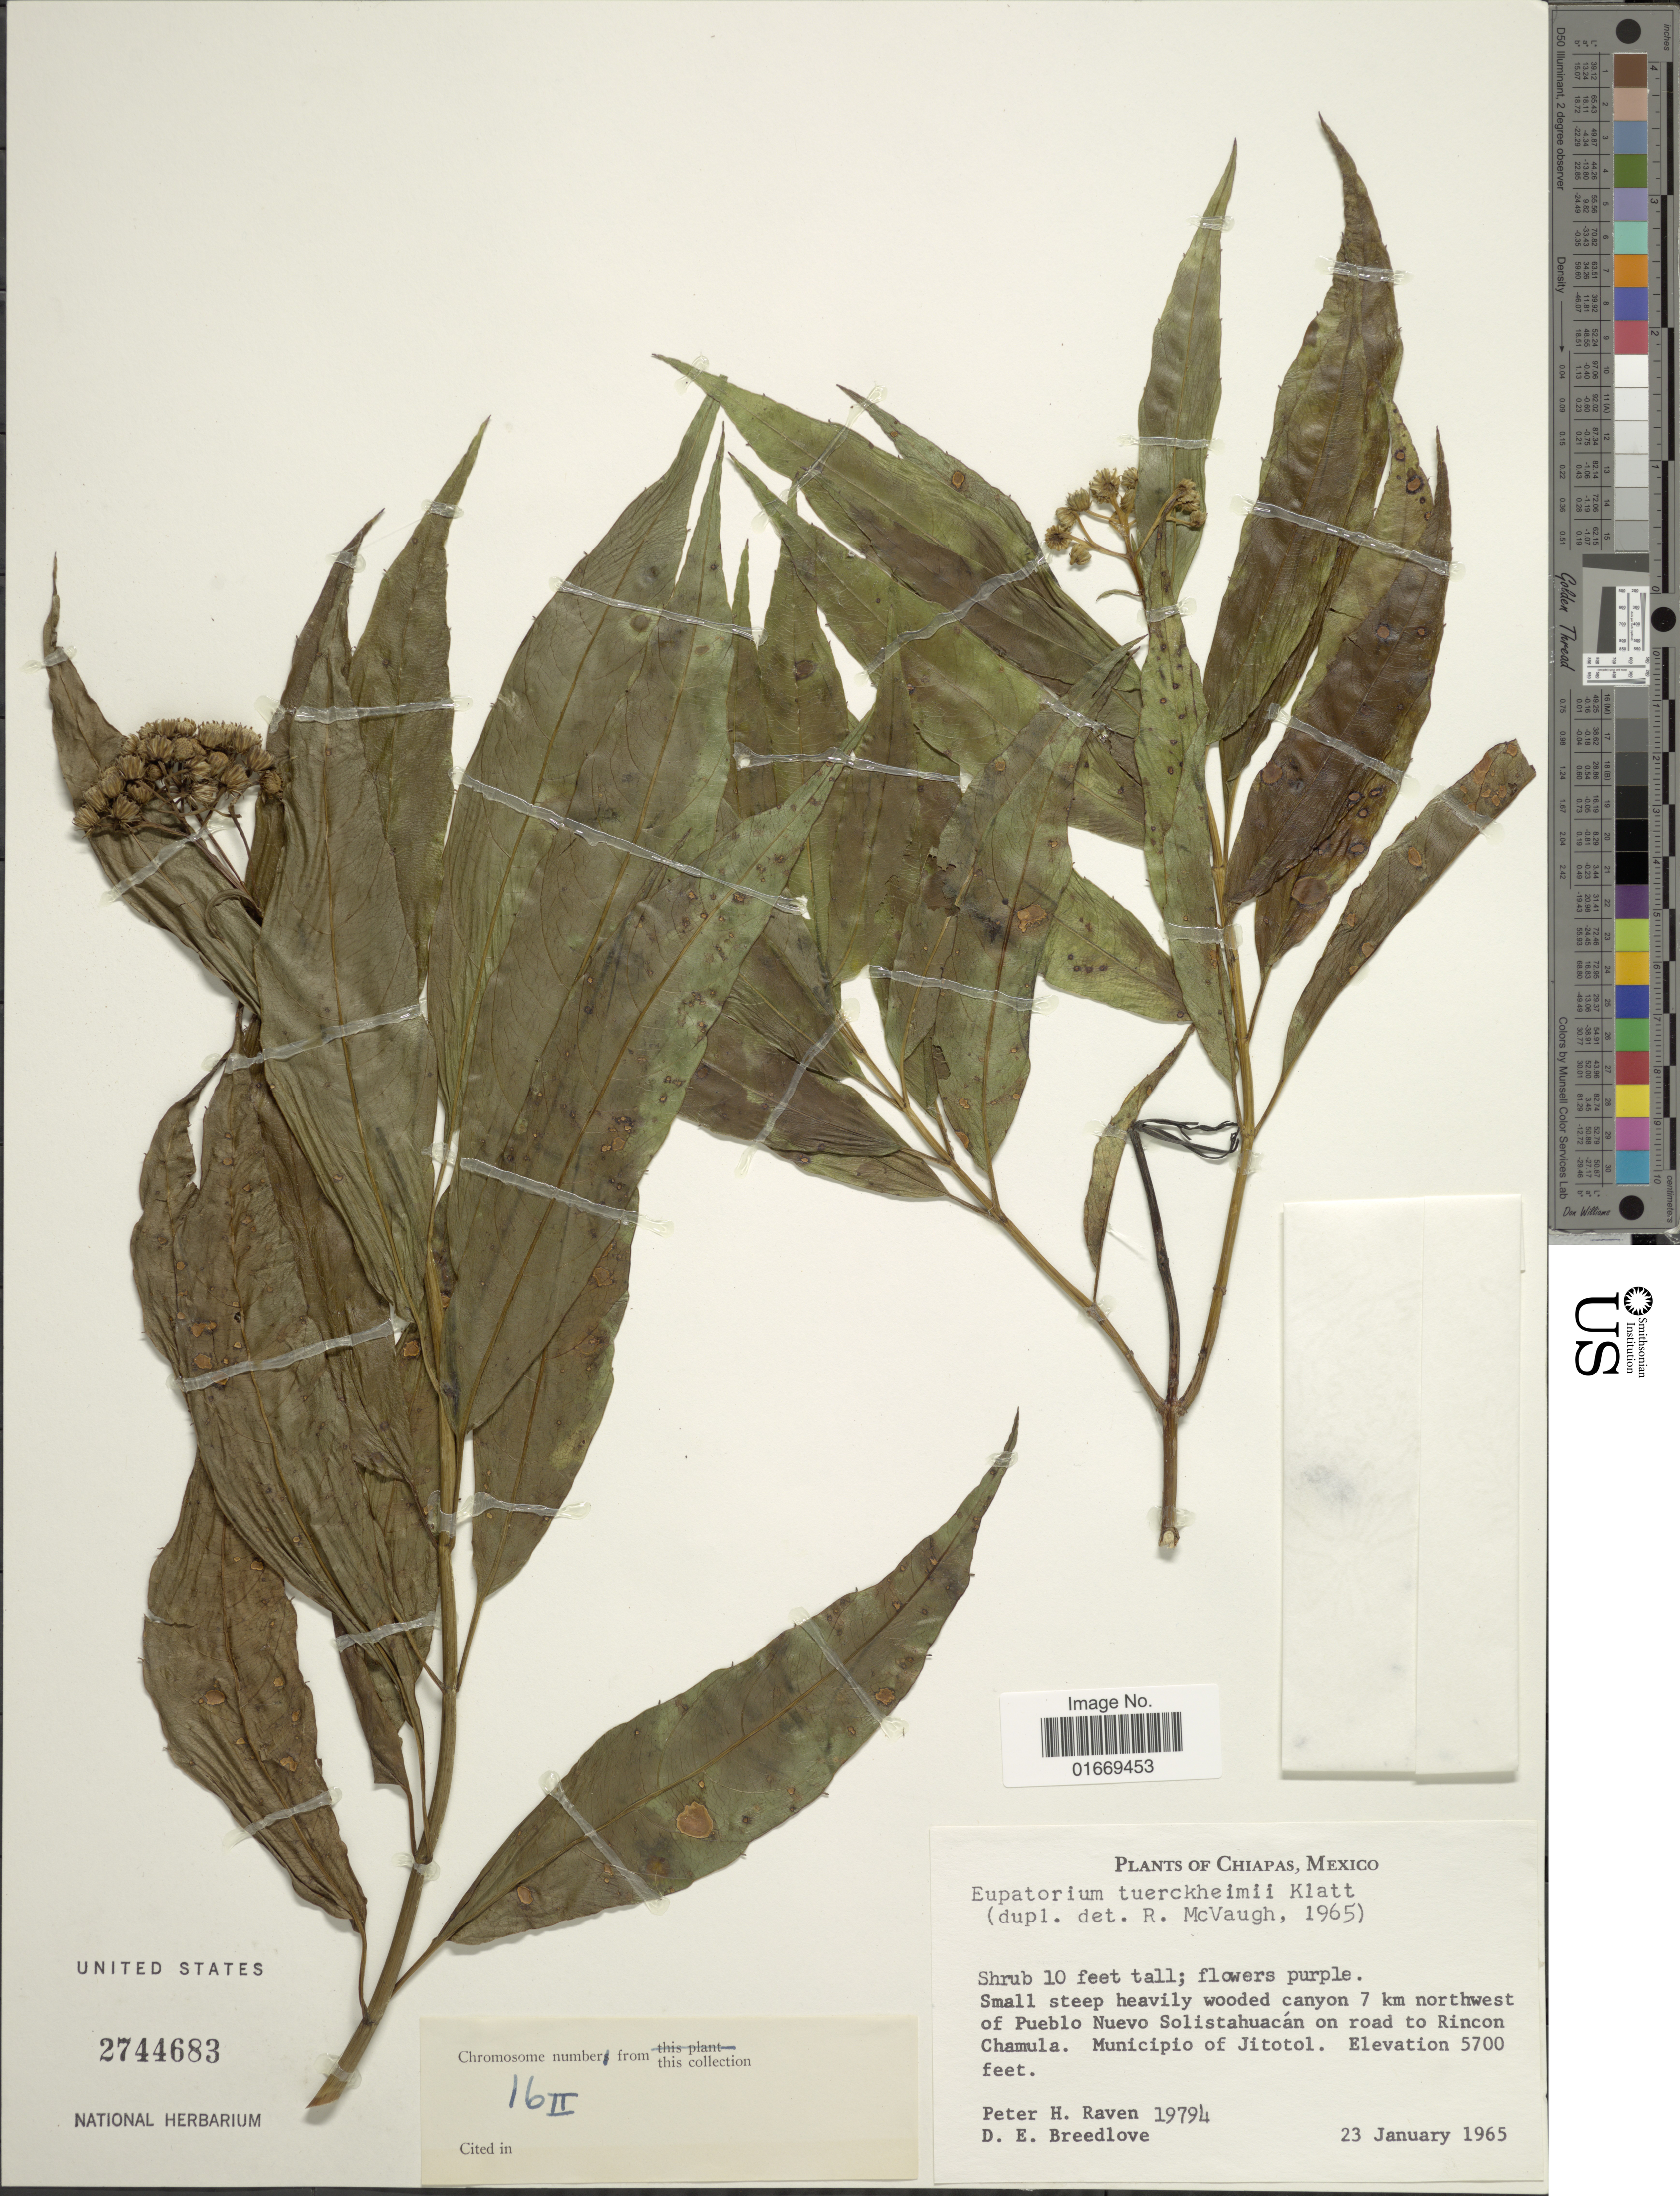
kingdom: Plantae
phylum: Tracheophyta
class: Magnoliopsida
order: Asterales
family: Asteraceae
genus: Bartlettina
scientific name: Bartlettina tuerckheimii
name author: (Klatt) R.M. King & H. Rob.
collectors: P. Raven & D. E. Breedlove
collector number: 19794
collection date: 1965-01-23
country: Mexico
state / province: Chiapas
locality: Small steep heavily wooded canyon 7 km northwest of Pueblo Nuevo Solistahuaán on road to Rincon Chamula. Municipio of Jitotol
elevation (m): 1737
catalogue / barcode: US 2744683